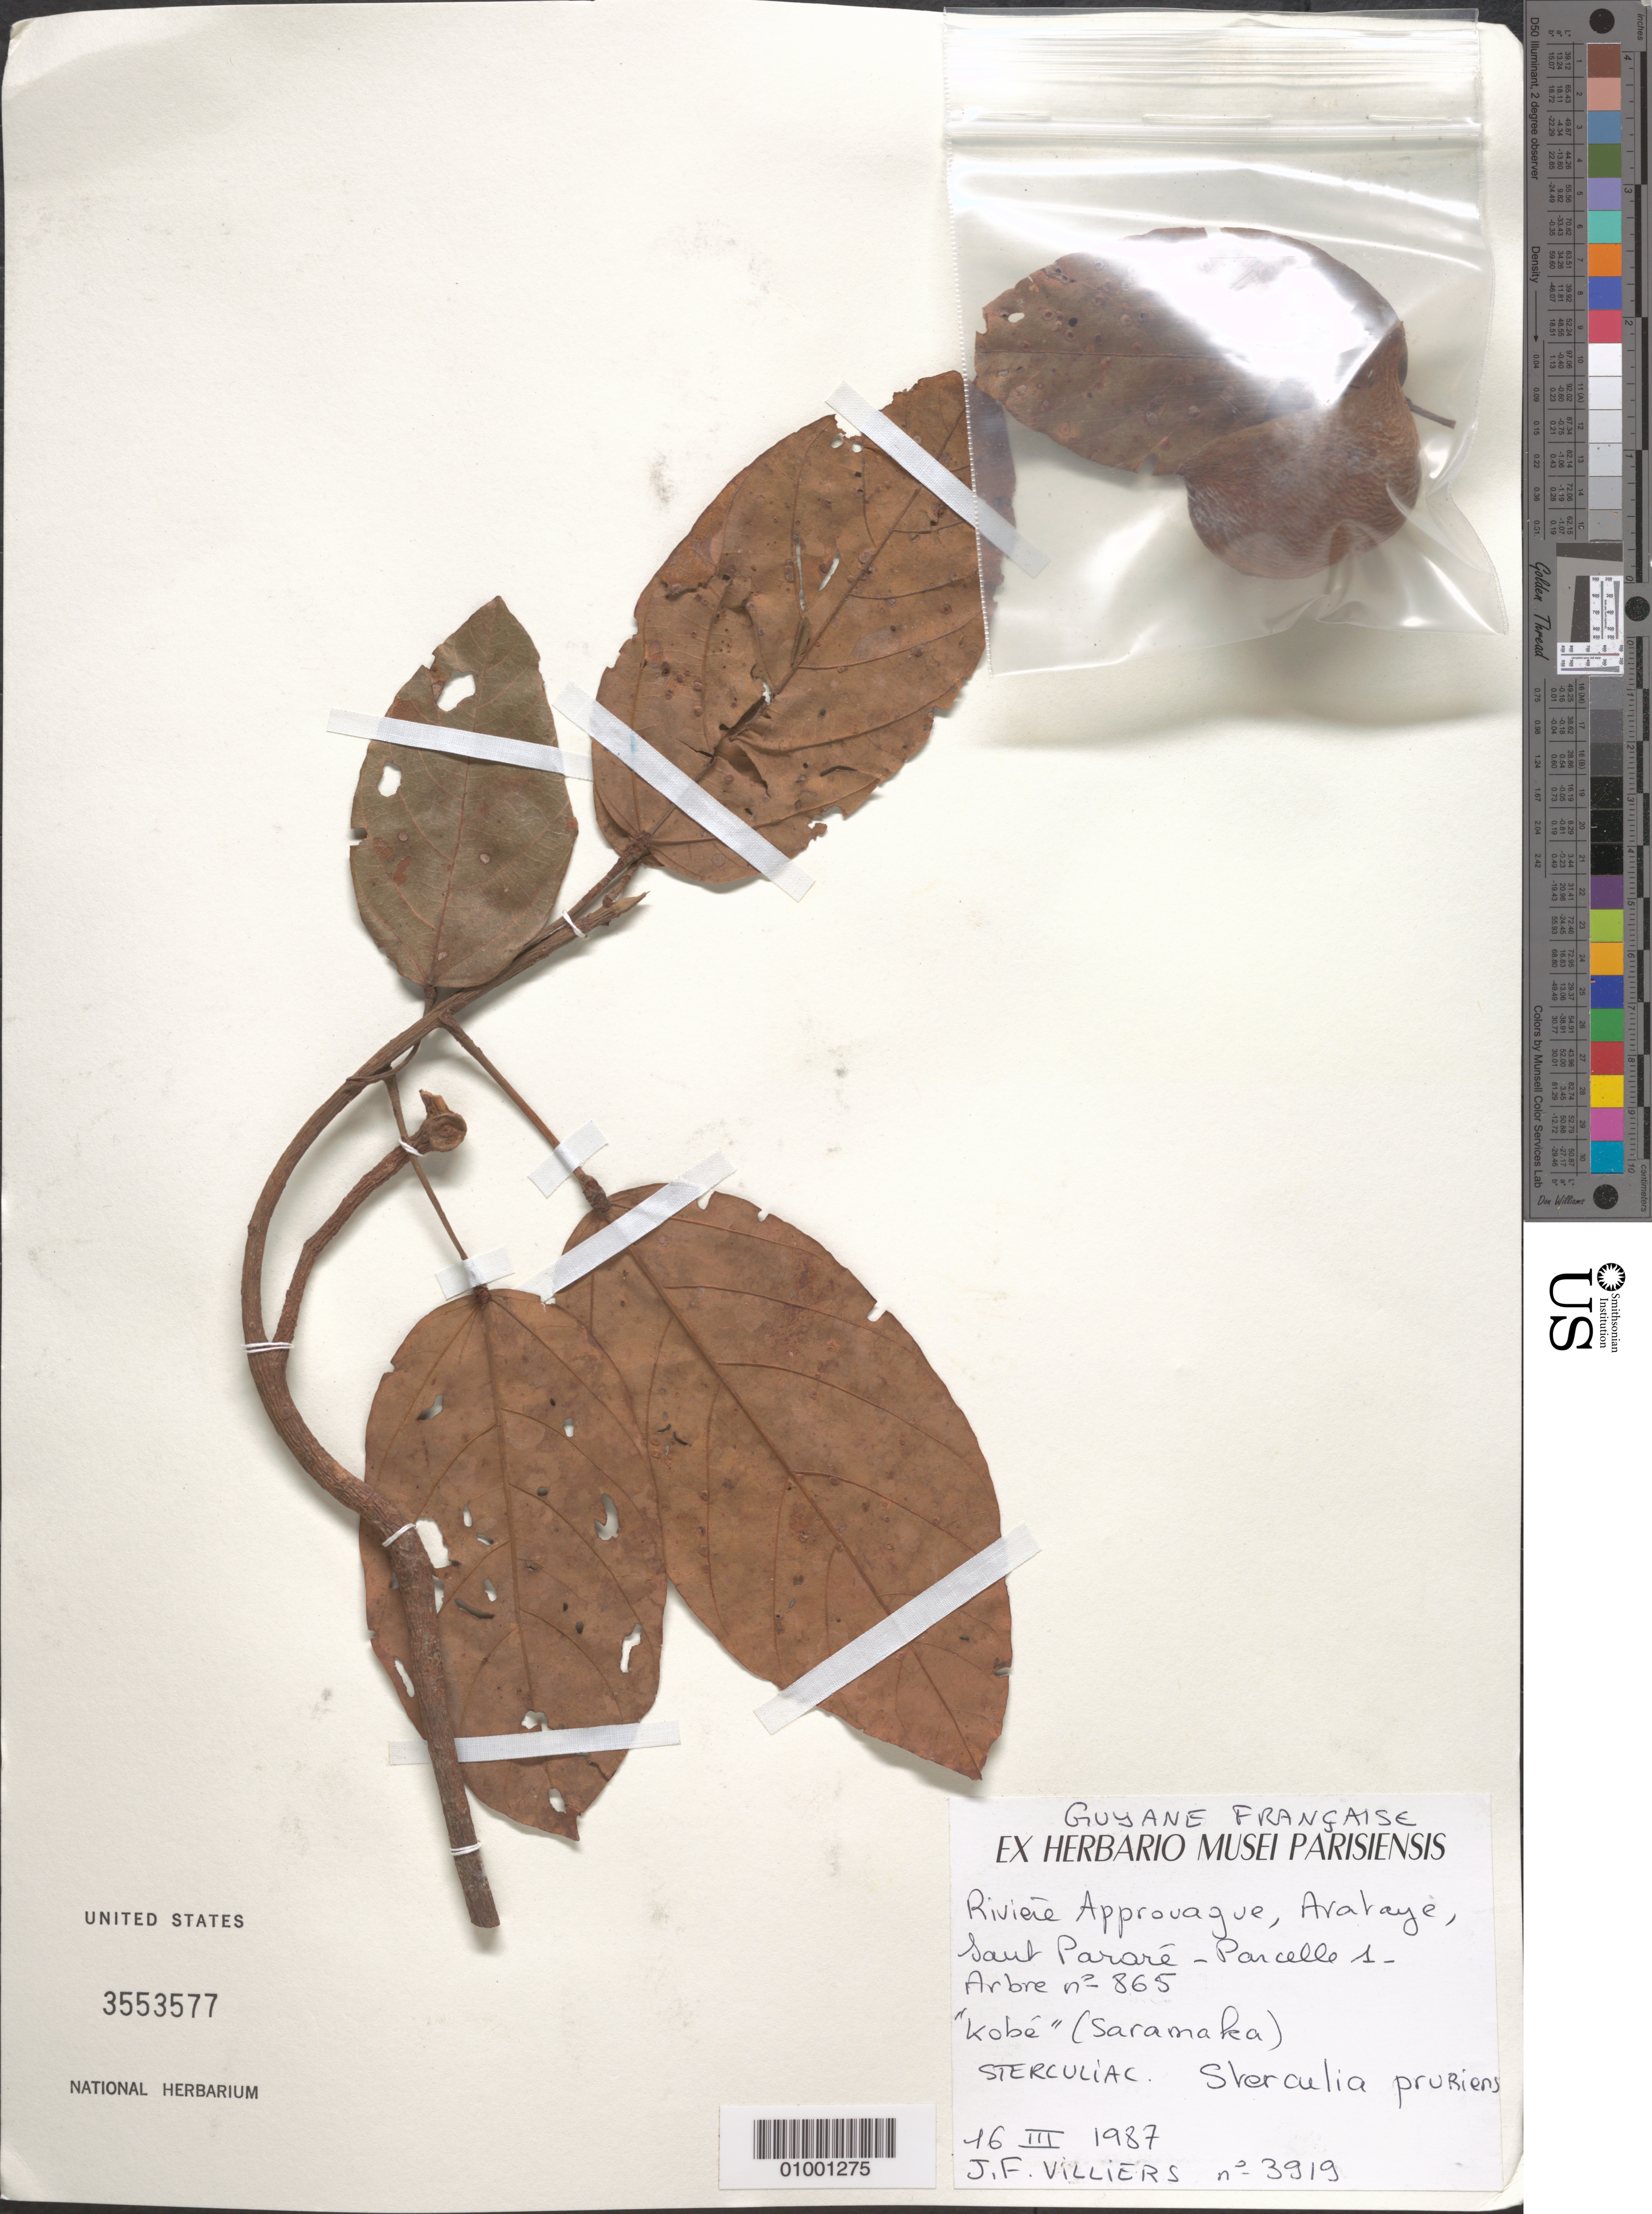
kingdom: Plantae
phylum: Tracheophyta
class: Magnoliopsida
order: Malvales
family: Malvaceae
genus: Sterculia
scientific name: Sterculia pruriens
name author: (Aubl.) K. Schum.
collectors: J. Villiers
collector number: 3919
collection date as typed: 16-Mar-87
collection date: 1987-03-16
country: French Guiana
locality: Riviere Approuague, Arataye, Saut Pararé, Parcelle 1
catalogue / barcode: US 3553577